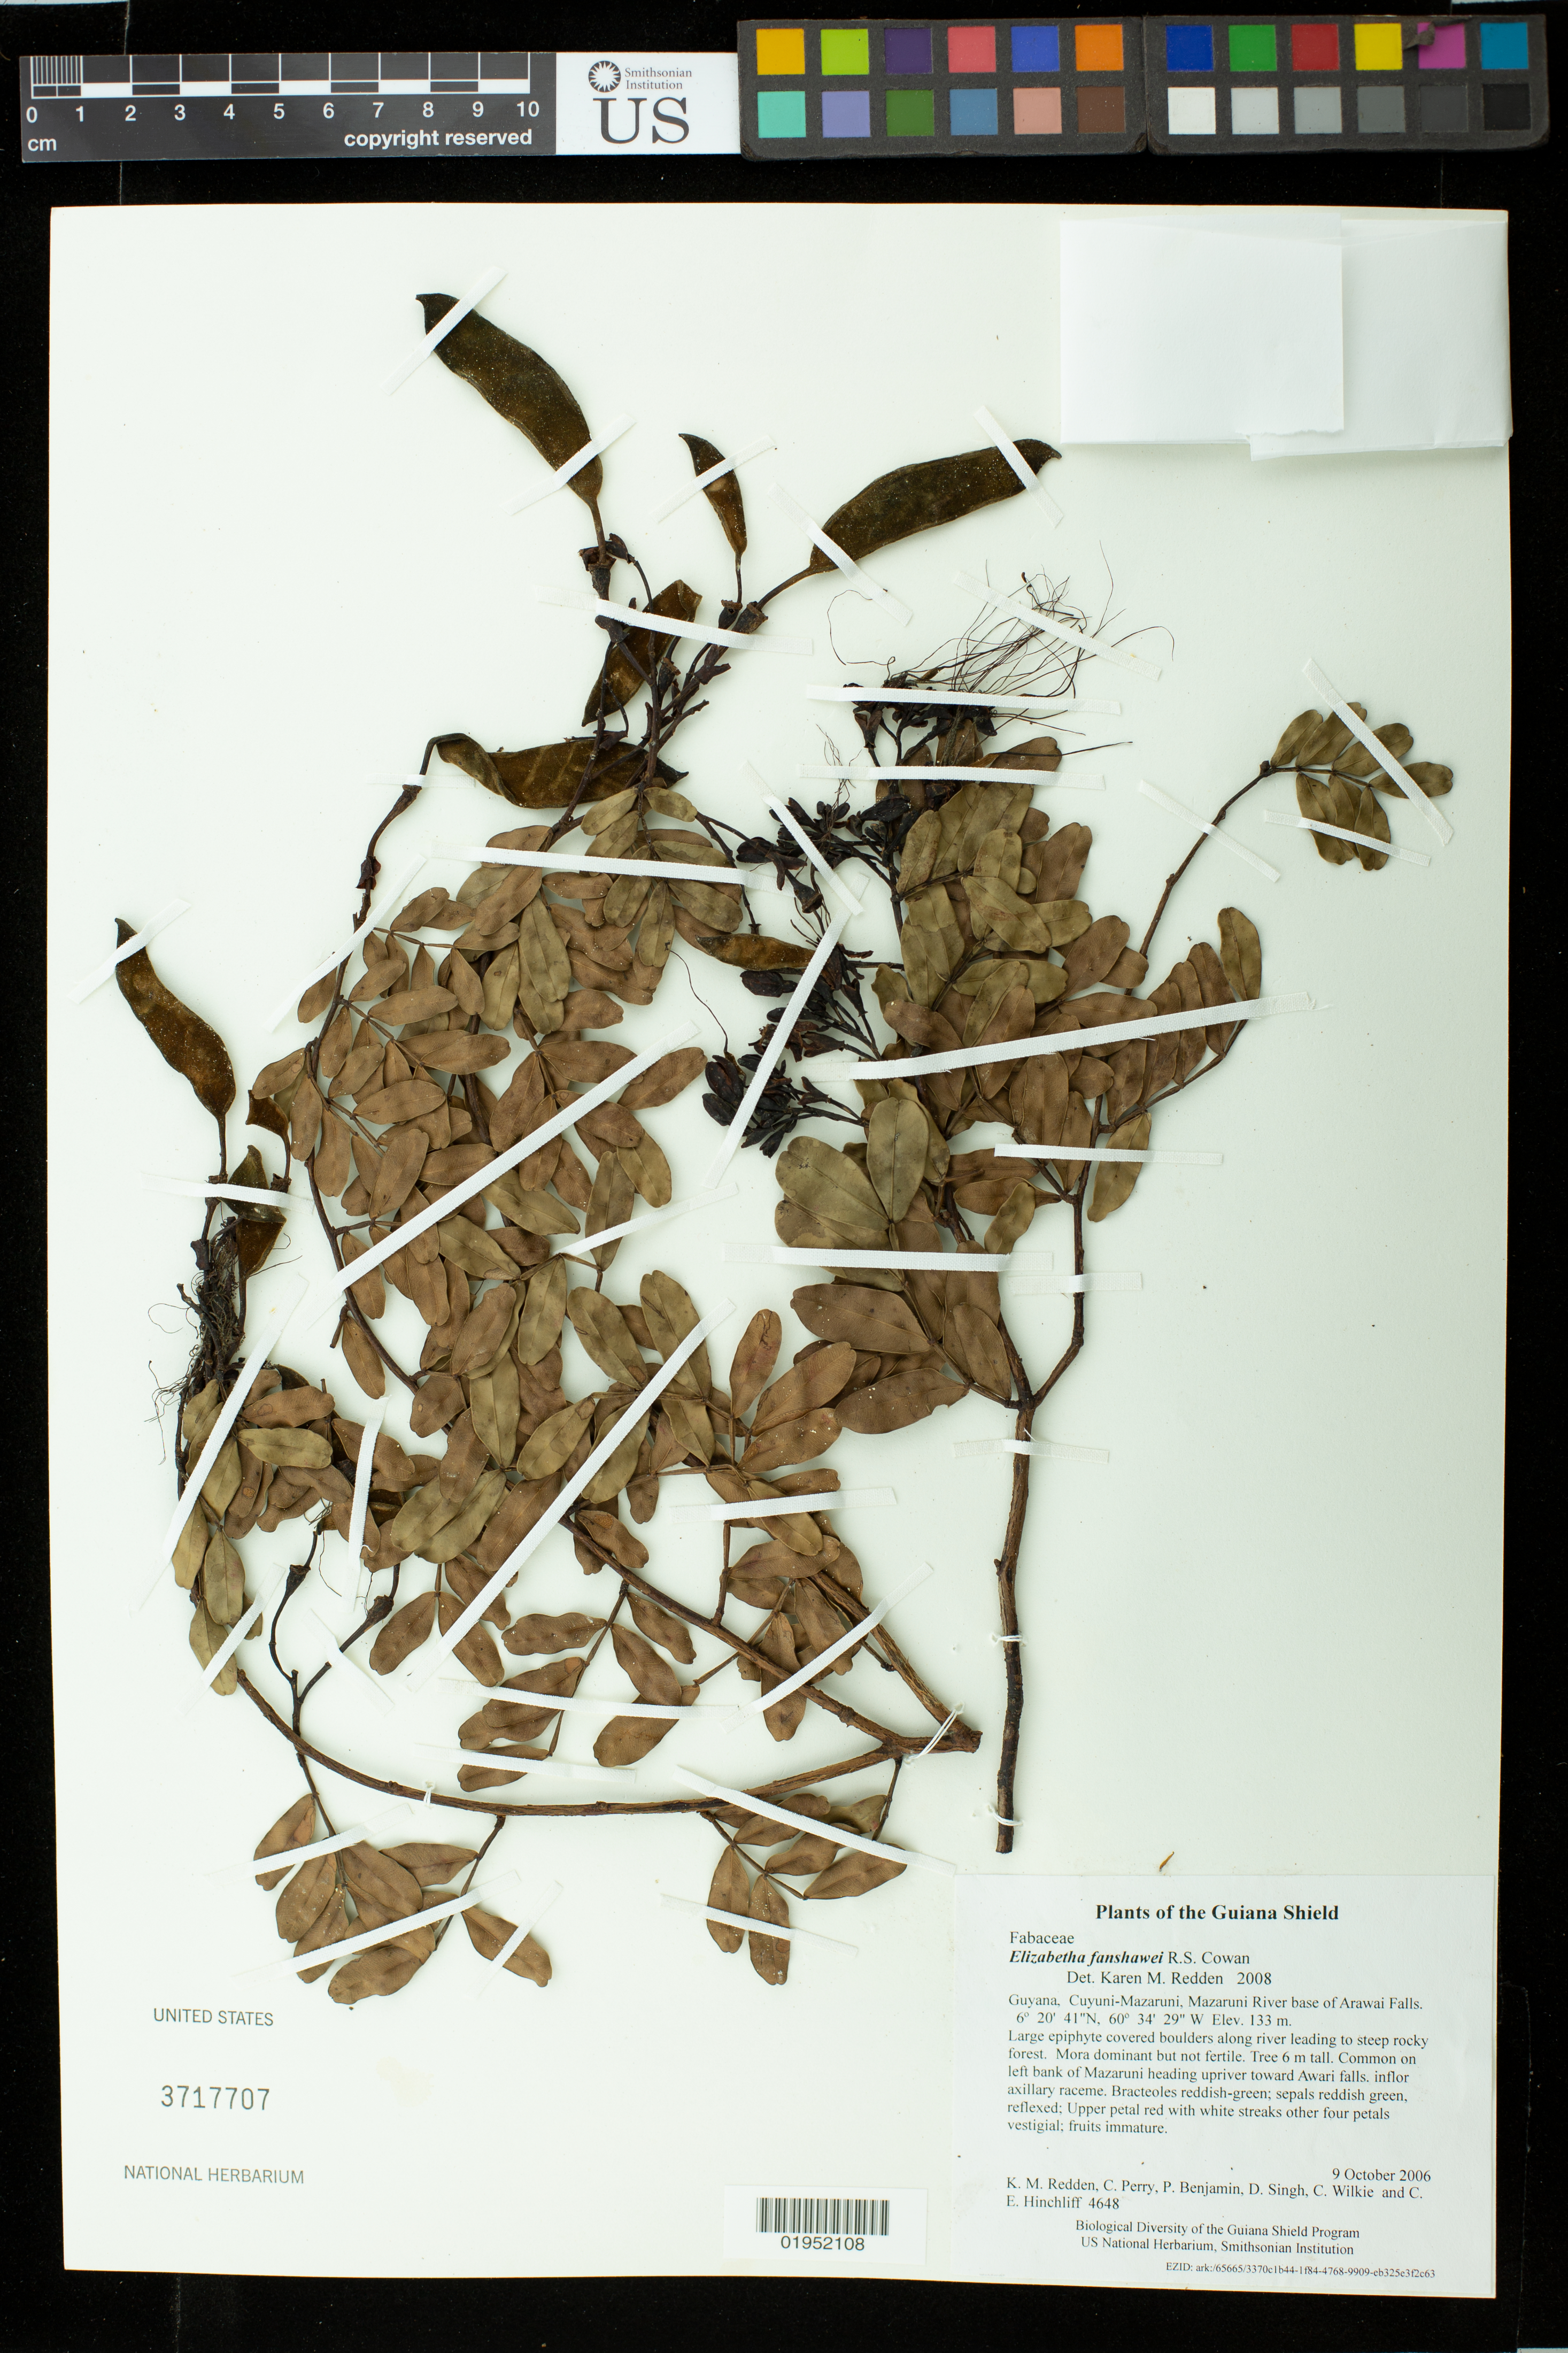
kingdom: Plantae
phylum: Tracheophyta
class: Magnoliopsida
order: Fabales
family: Fabaceae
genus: Elizabetha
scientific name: Elizabetha fanshawei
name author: R.S. Cowan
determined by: Redden, K. M.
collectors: K. M. Redden, C. Perry, P. Benjamin, D. Singh, C. Wilkie & C. E. Hinchliff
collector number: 4648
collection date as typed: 9 October 2006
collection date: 2006-10-09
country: Guyana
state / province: Cuyuni-Mazaruni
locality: Mazaruni River base of Arawai Falls.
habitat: Large epiphyte covered boulders along river leading to steep rocky forest. Mora dominant but not fertile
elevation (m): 133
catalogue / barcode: US 3717707